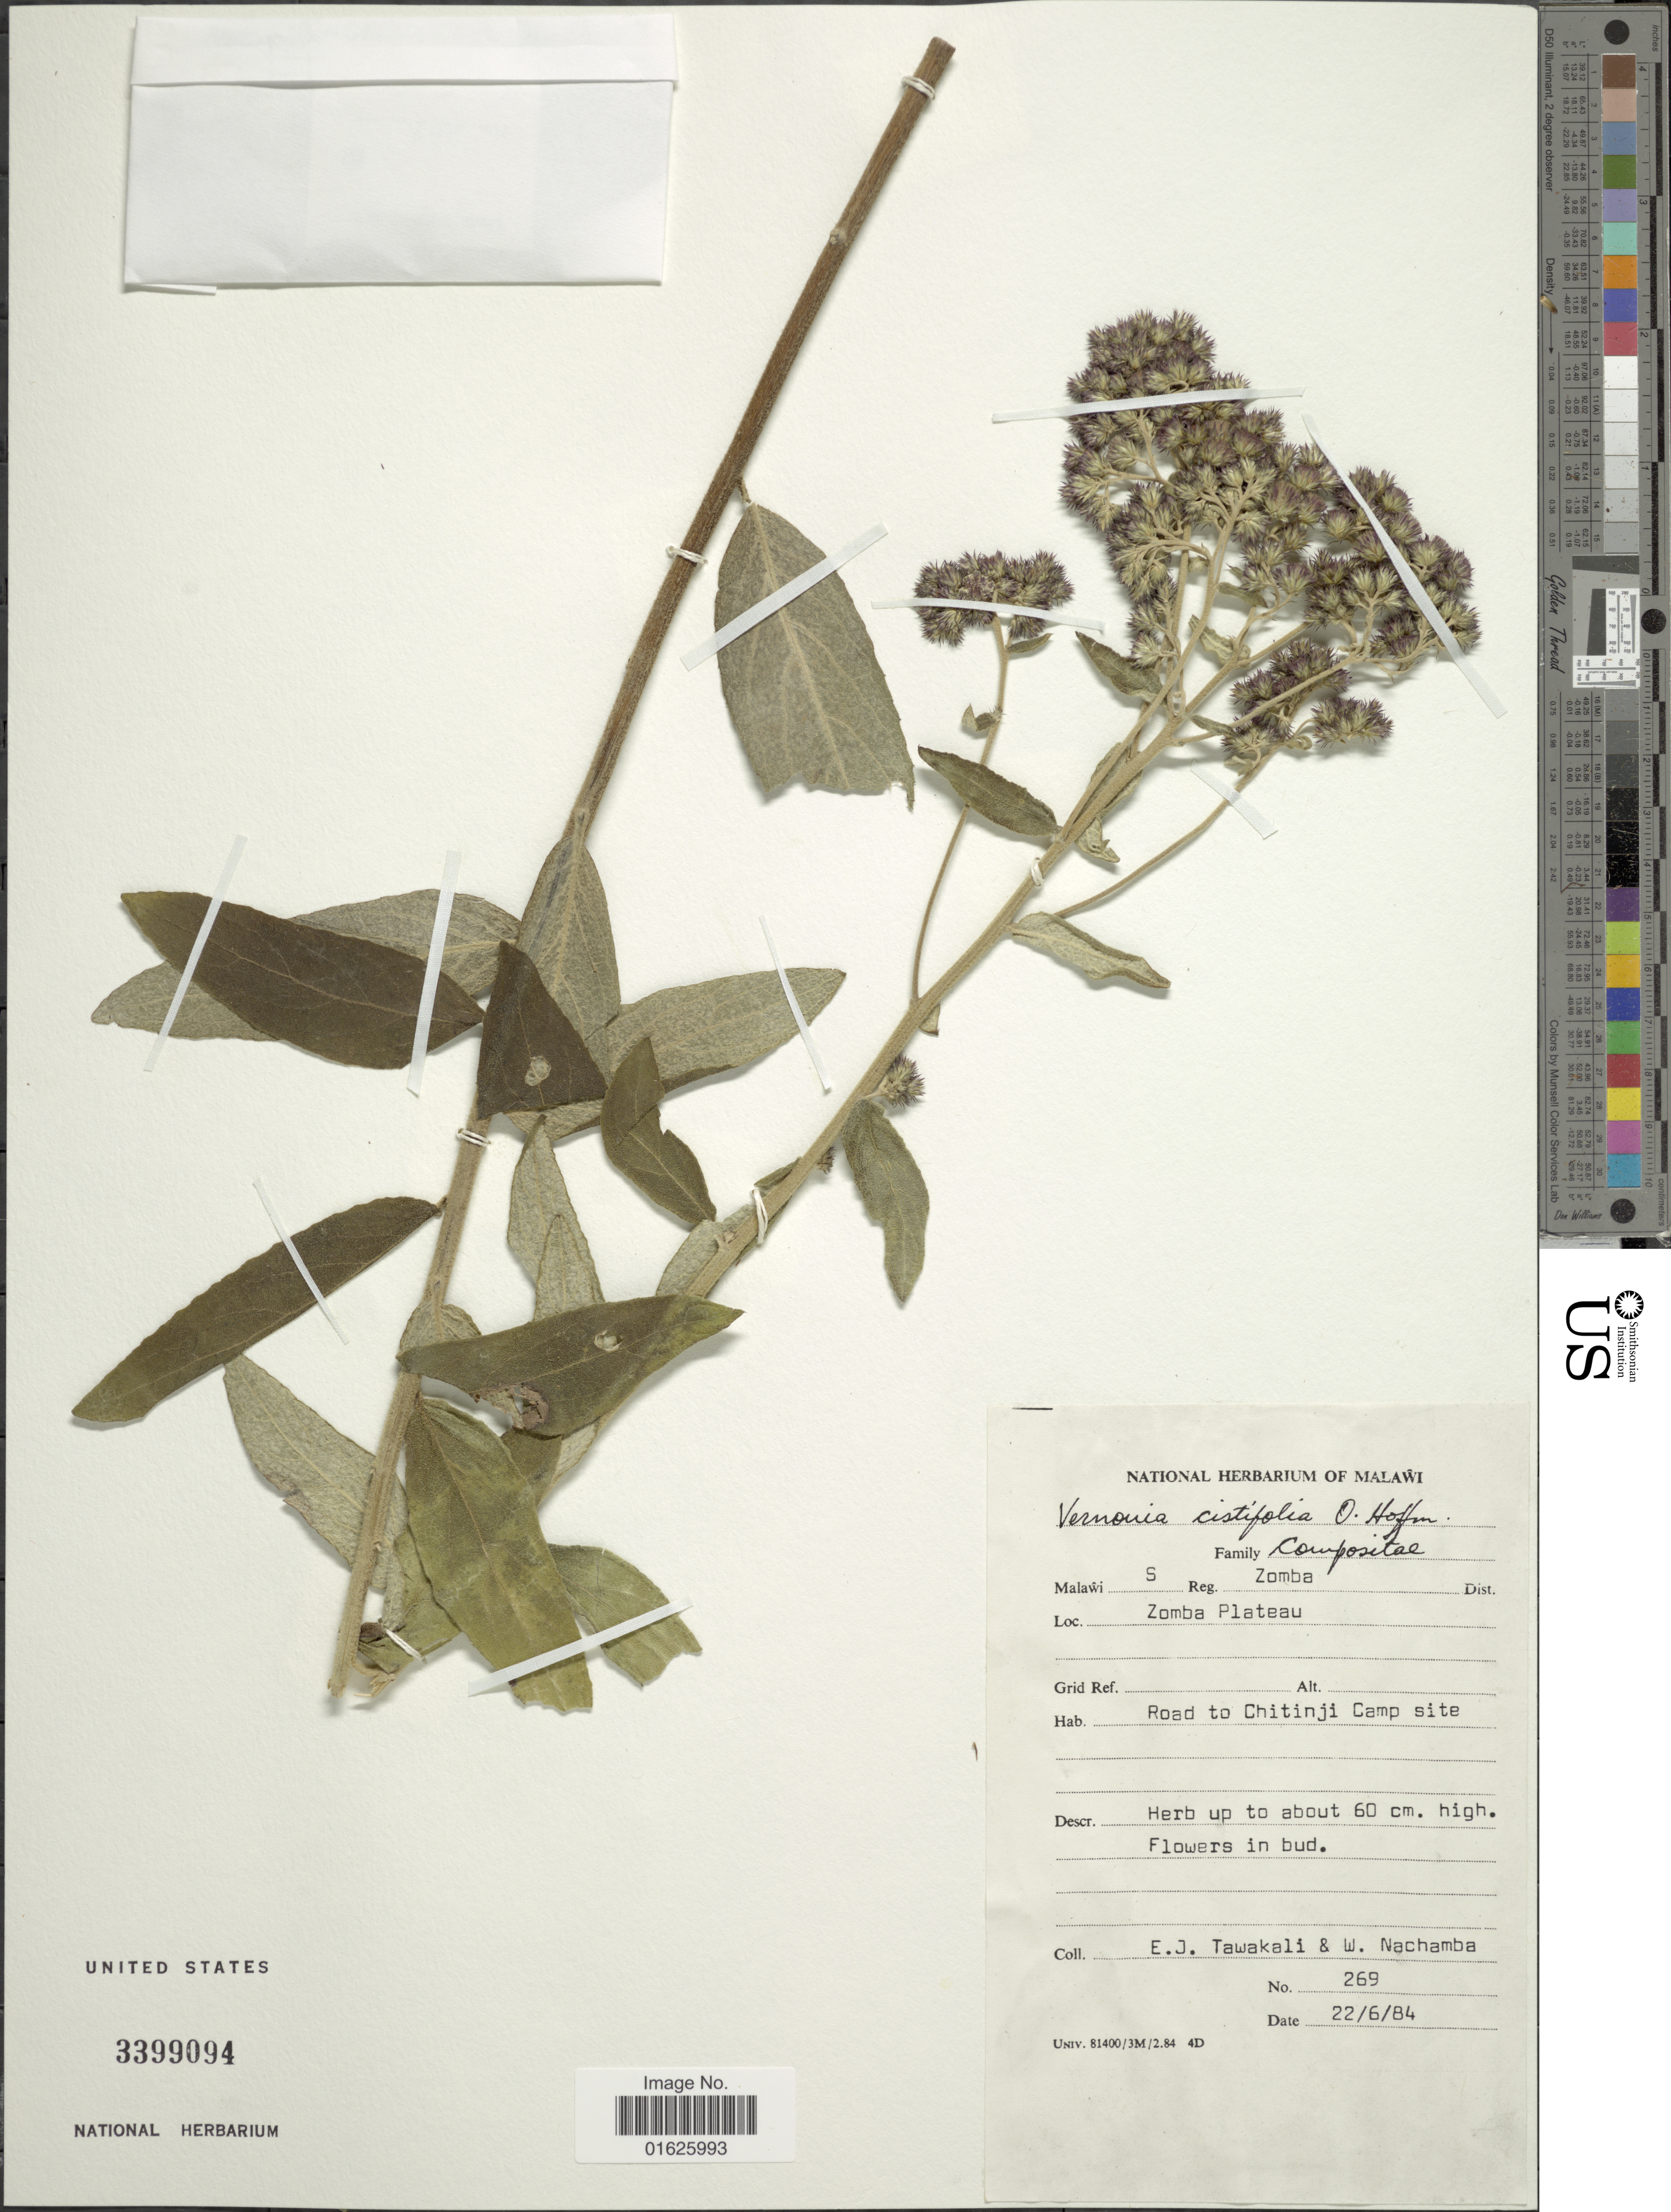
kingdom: Plantae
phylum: Tracheophyta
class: Magnoliopsida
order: Asterales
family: Asteraceae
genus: Orbivestus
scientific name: Orbivestus karaguensis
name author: (Oliv. & Hiern) H. Rob.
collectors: E. Tawakali & W. Nachamba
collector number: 269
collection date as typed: Transcribed d/m/y: 22/6/84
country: Malawi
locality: Malawi S, reg. Zomba Dist, Zomba Plataeu, Road to Chitinji Camp site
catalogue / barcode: US 3399094